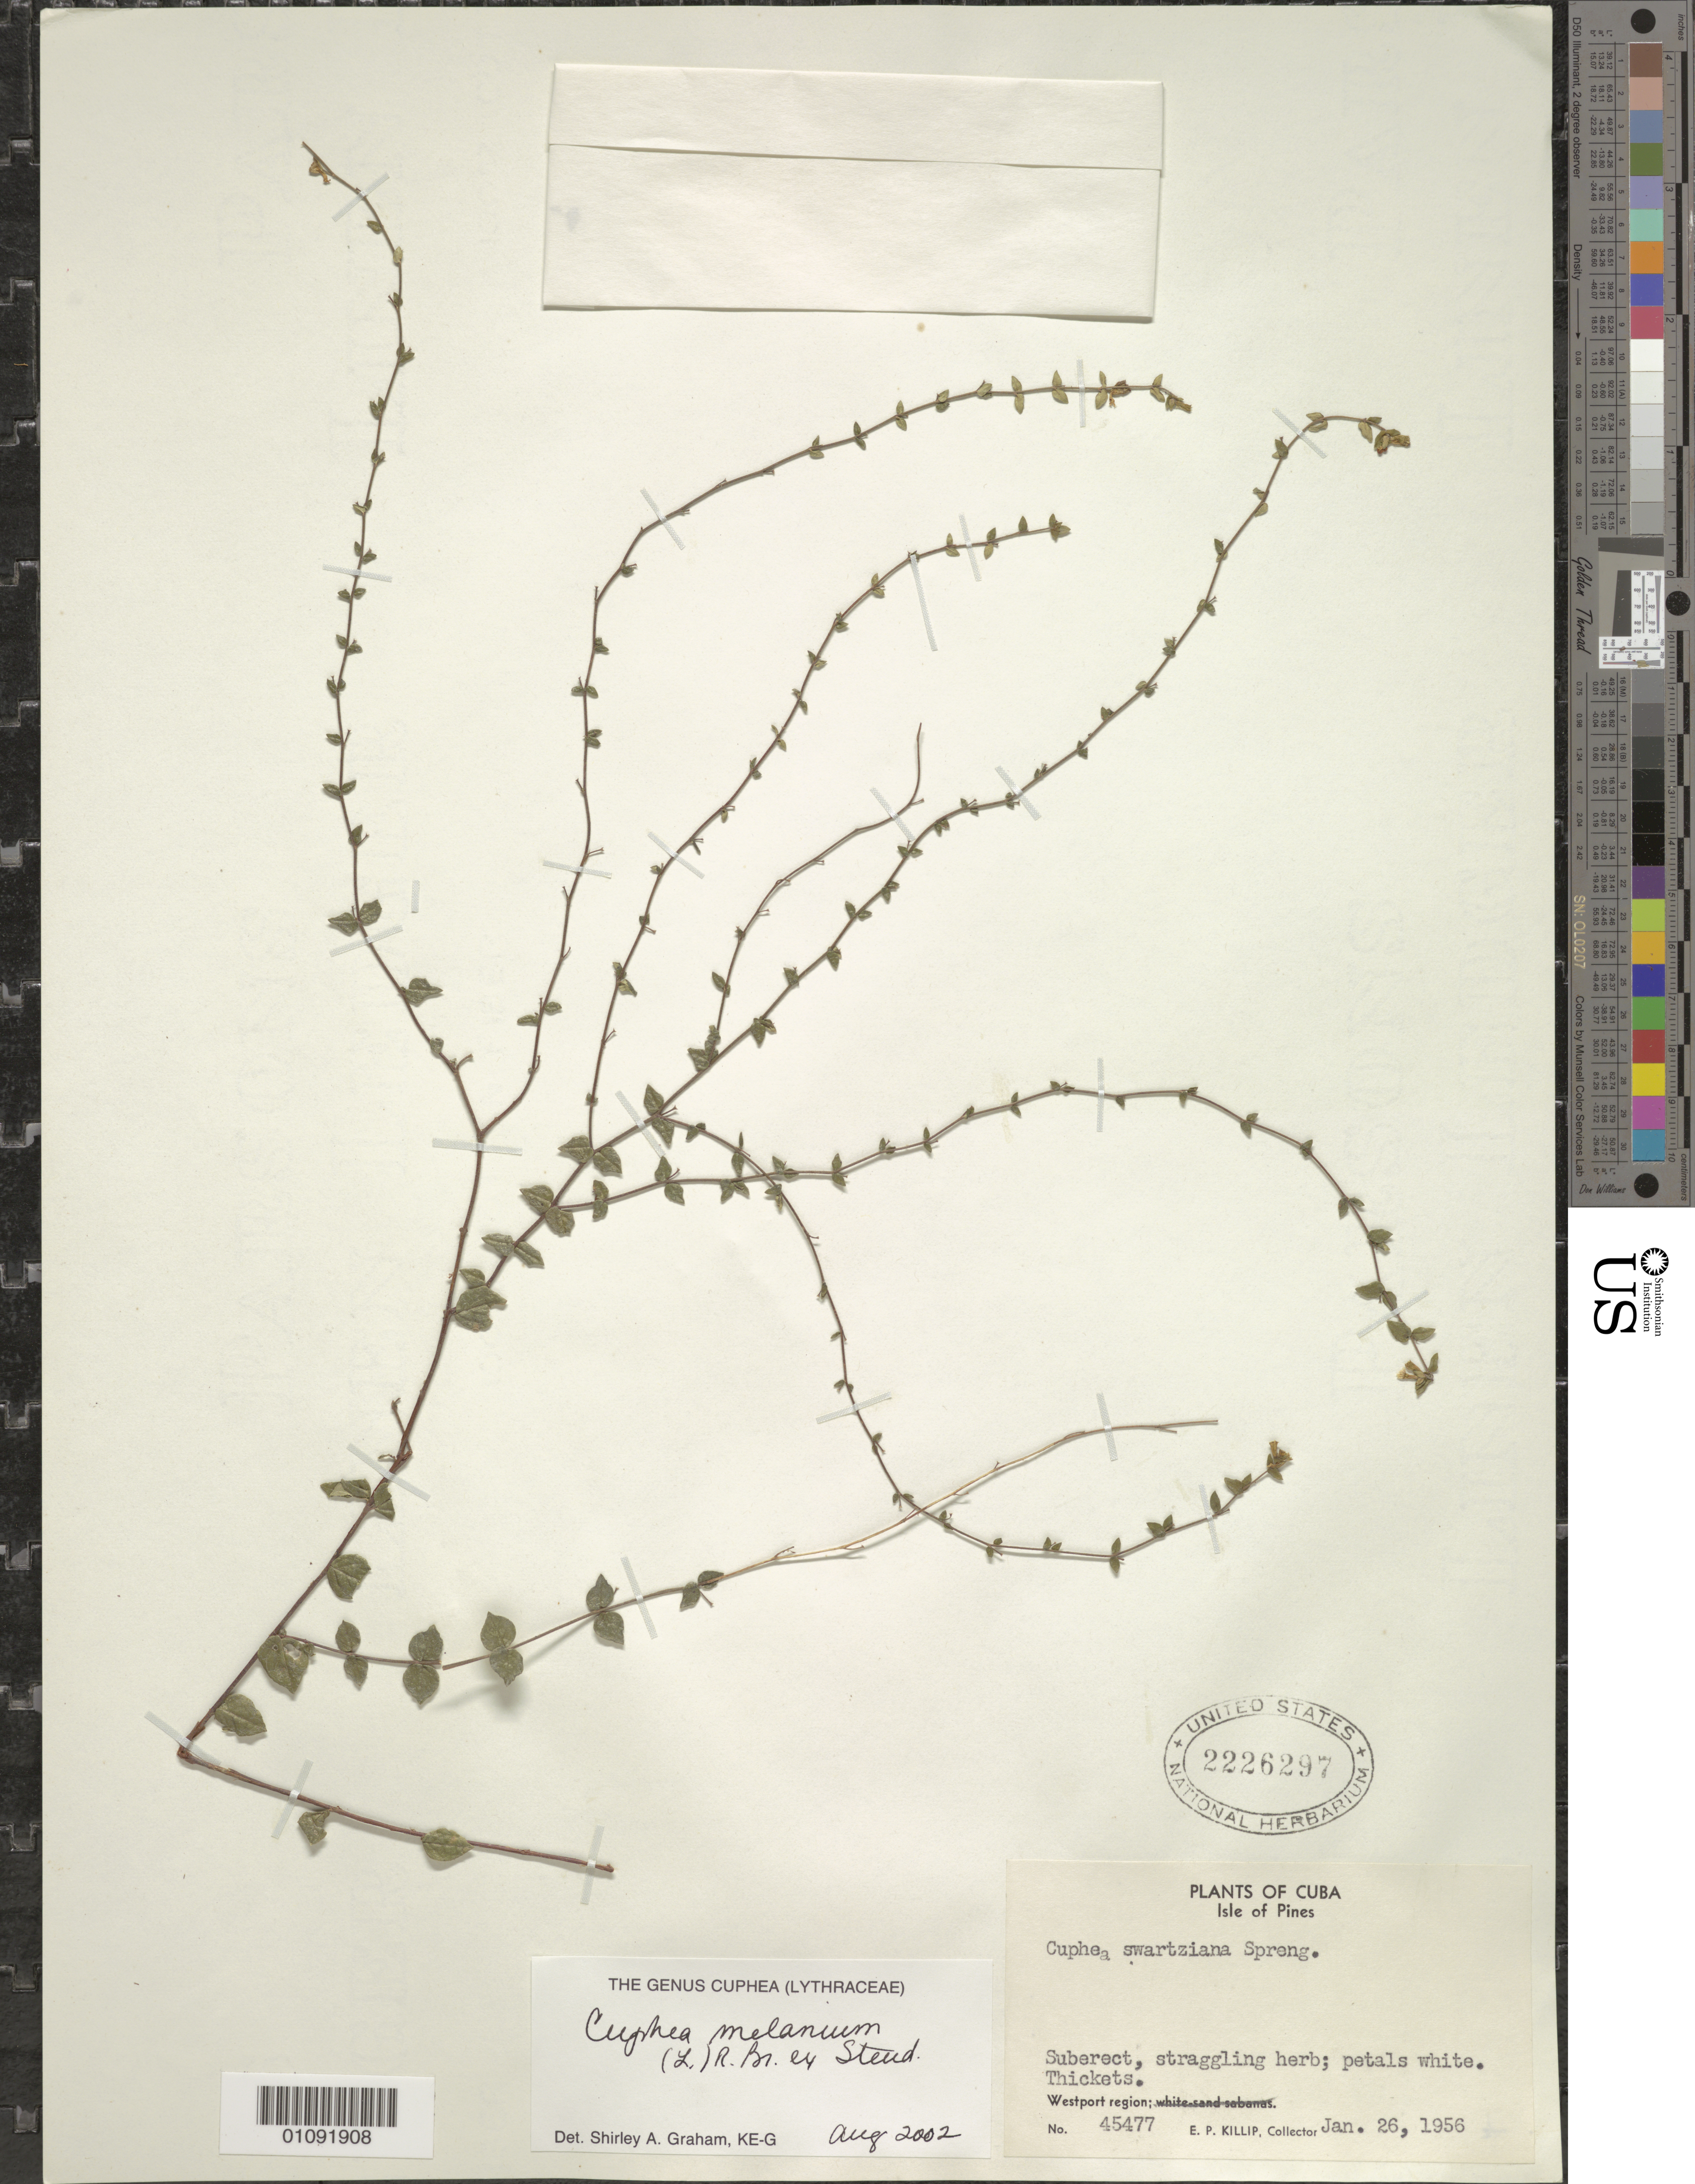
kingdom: Plantae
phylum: Tracheophyta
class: Magnoliopsida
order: Myrtales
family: Lythraceae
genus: Cuphea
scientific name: Cuphea melanium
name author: (L.) Cramer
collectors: E. P. Killip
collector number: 45477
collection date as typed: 26 Jan 1956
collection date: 1956-01-26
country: Cuba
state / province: Isla de La Juventud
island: Isla de la Juventud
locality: Isle of Pines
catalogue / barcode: US 2226297